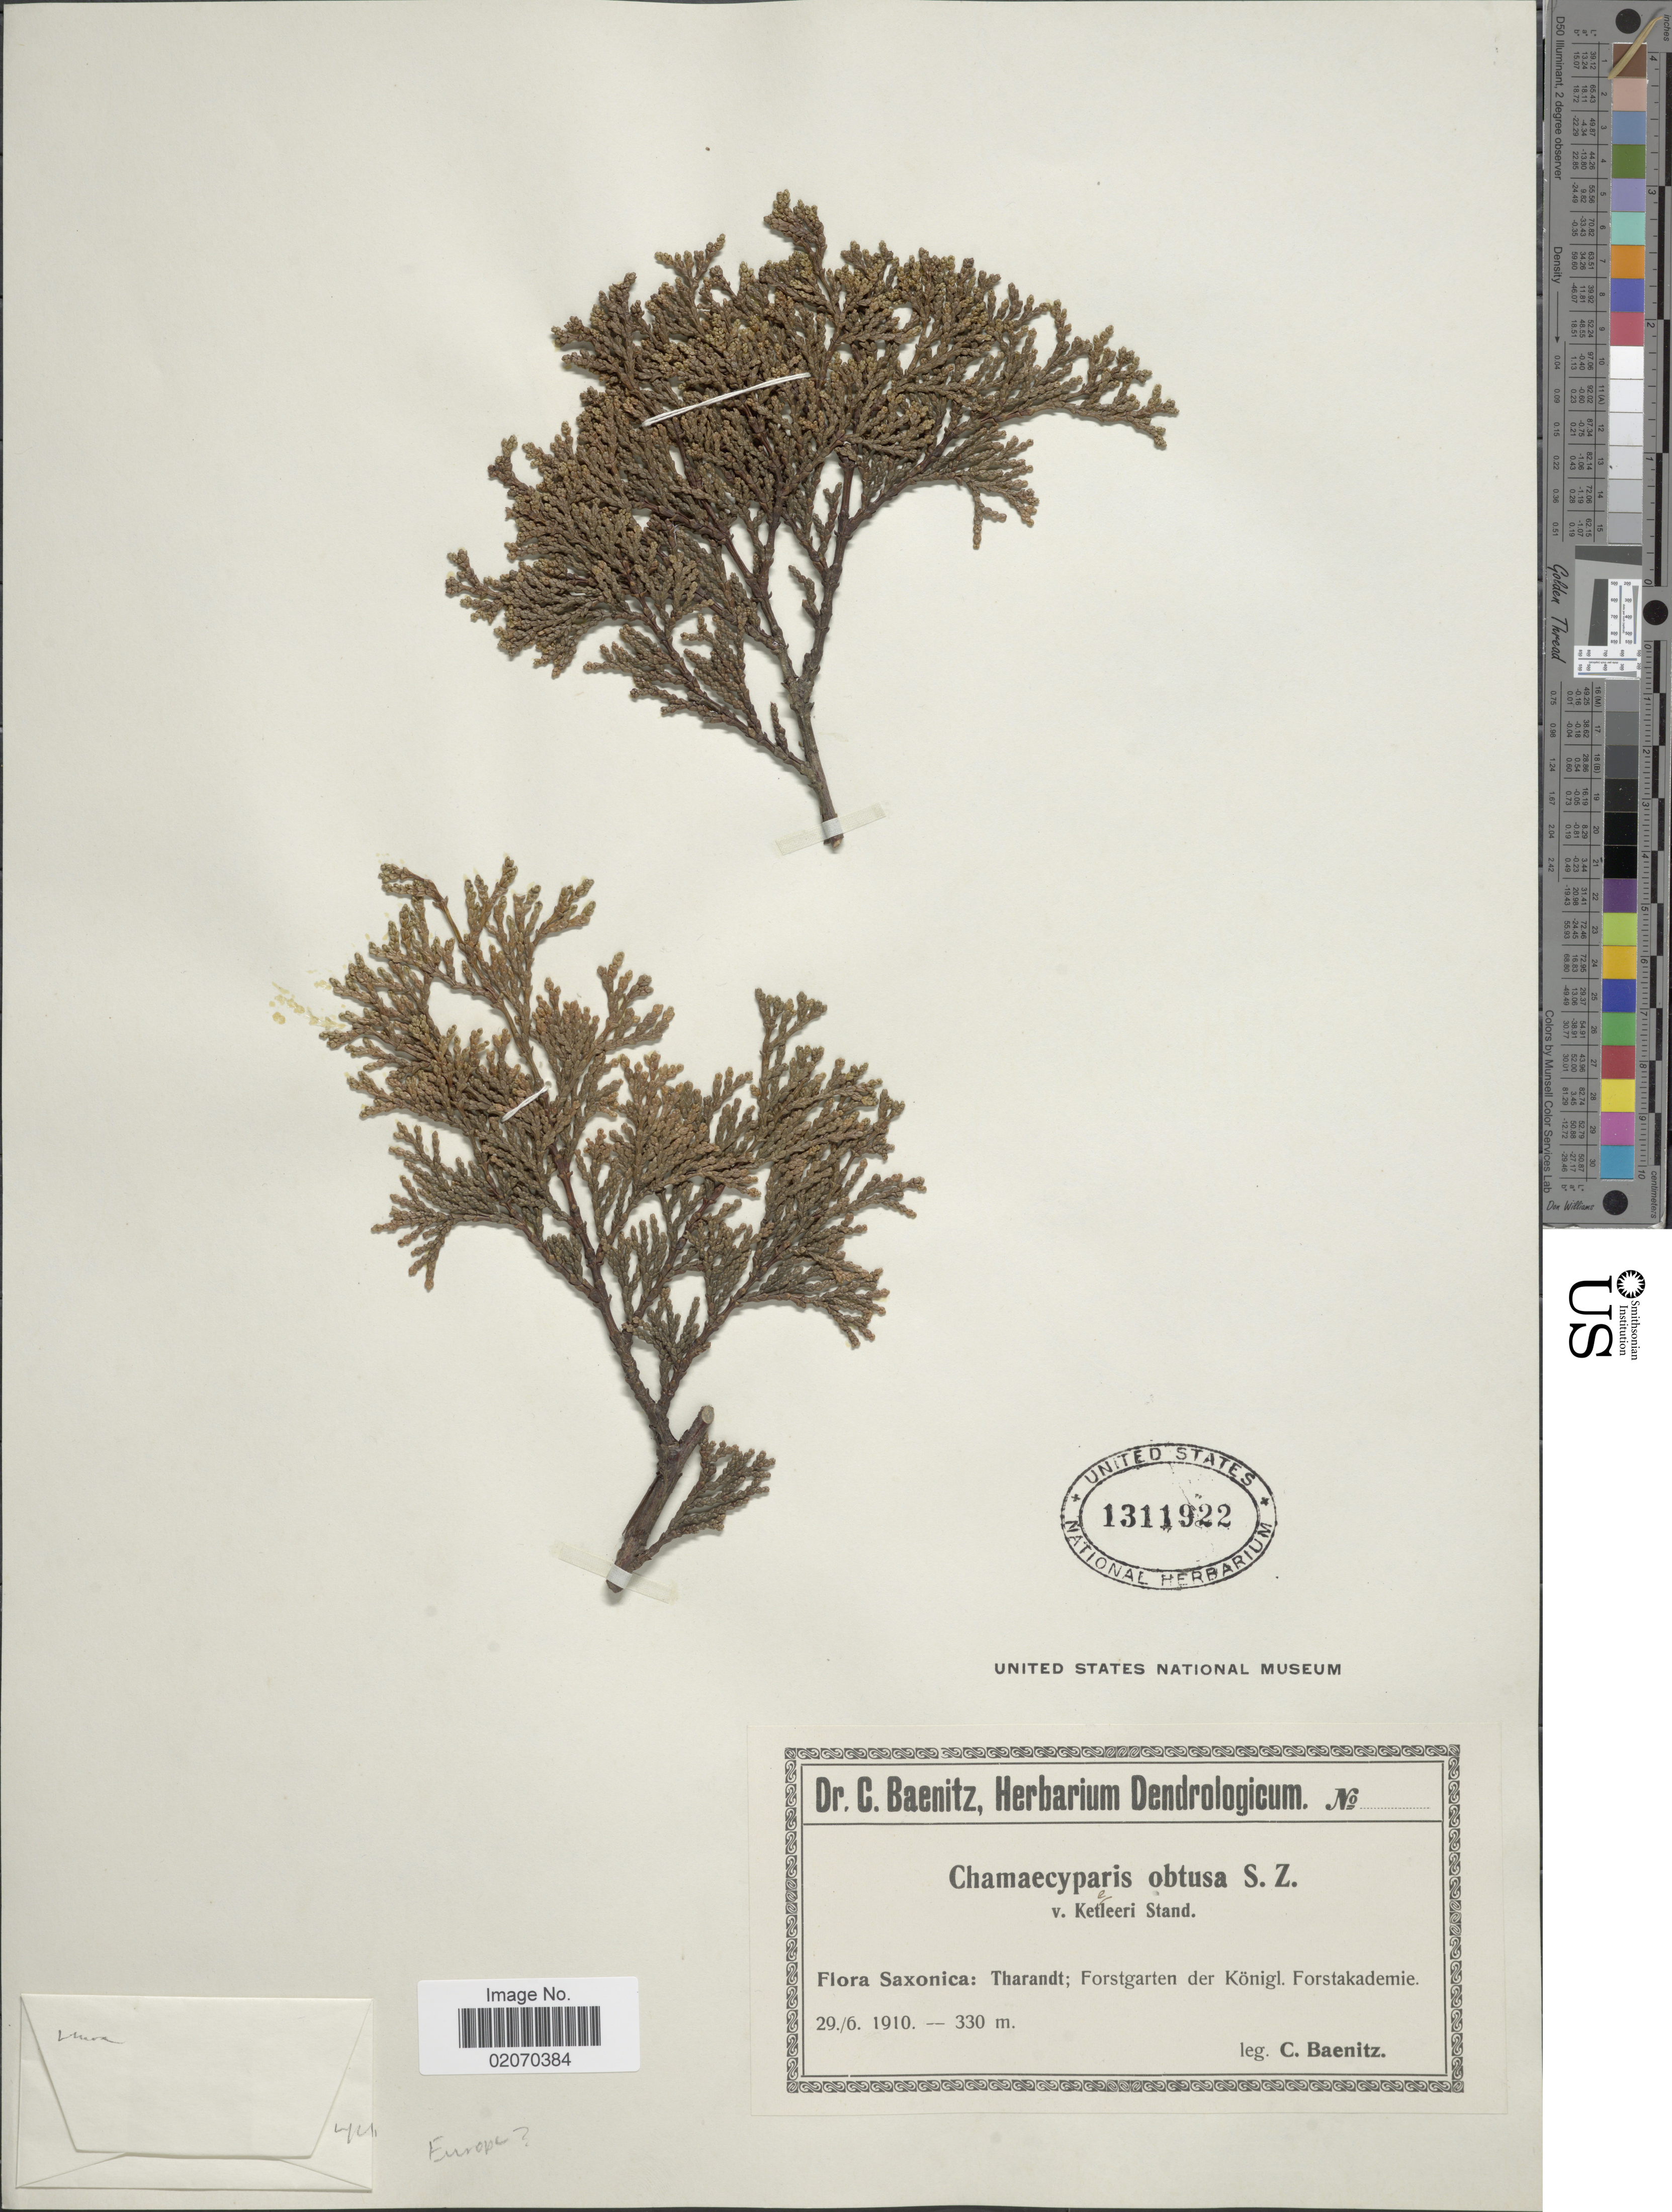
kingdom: Plantae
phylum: Tracheophyta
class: Pinopsida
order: Pinales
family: Cupressaceae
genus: Chamaecyparis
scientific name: Chamaecyparis obtusa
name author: (Siebold & Zucc.) Endl.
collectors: C. G. Baenitz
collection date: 1910-06-29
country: Germany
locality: Saxonica: Tharandt; Forstgarten der Königl. Forstakademie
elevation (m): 330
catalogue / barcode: US 1311922